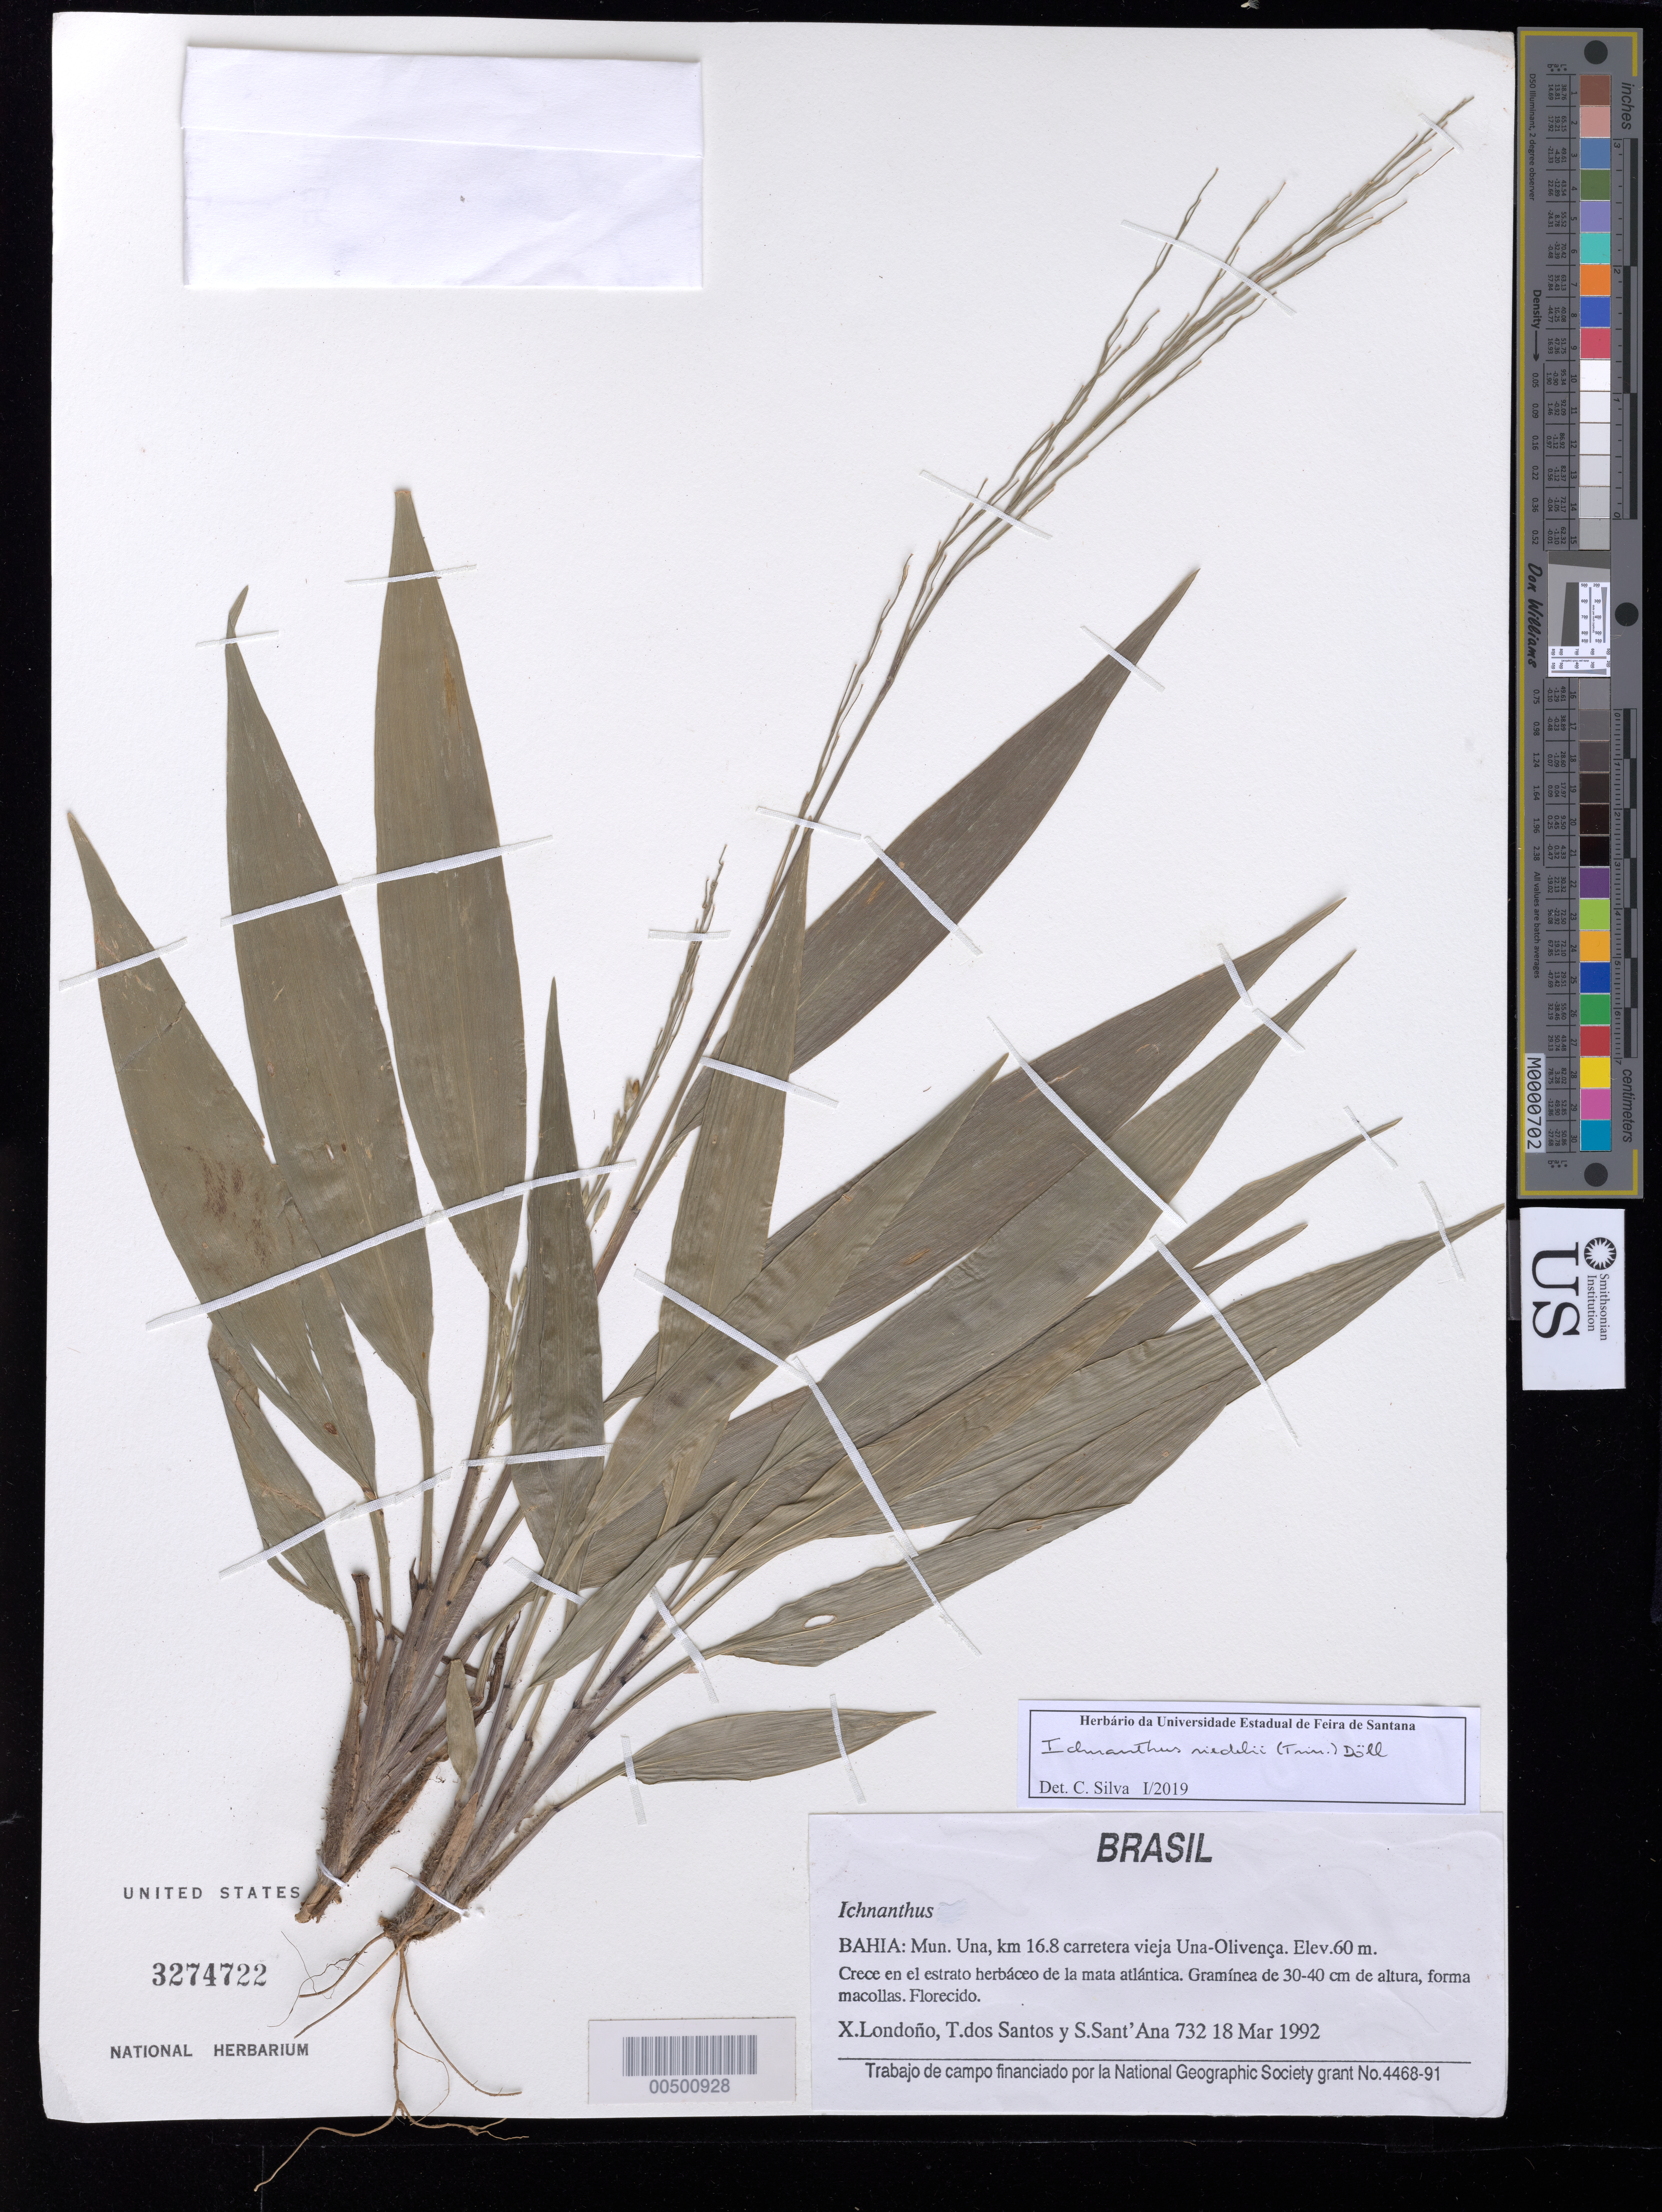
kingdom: Plantae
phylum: Tracheophyta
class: Liliopsida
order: Poales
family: Poaceae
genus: Ichnanthus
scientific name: Ichnanthus riedelii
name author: (Trin.) Döll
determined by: Silva, C.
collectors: X. Londoño, T. S. Santos & S. C. Sant' Ana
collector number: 732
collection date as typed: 18 Mar 1992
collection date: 1992-03-18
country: Brazil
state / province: Bahia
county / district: Una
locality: Km 16.8 carretera vieja una - olivenca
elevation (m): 60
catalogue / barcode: US 3274722